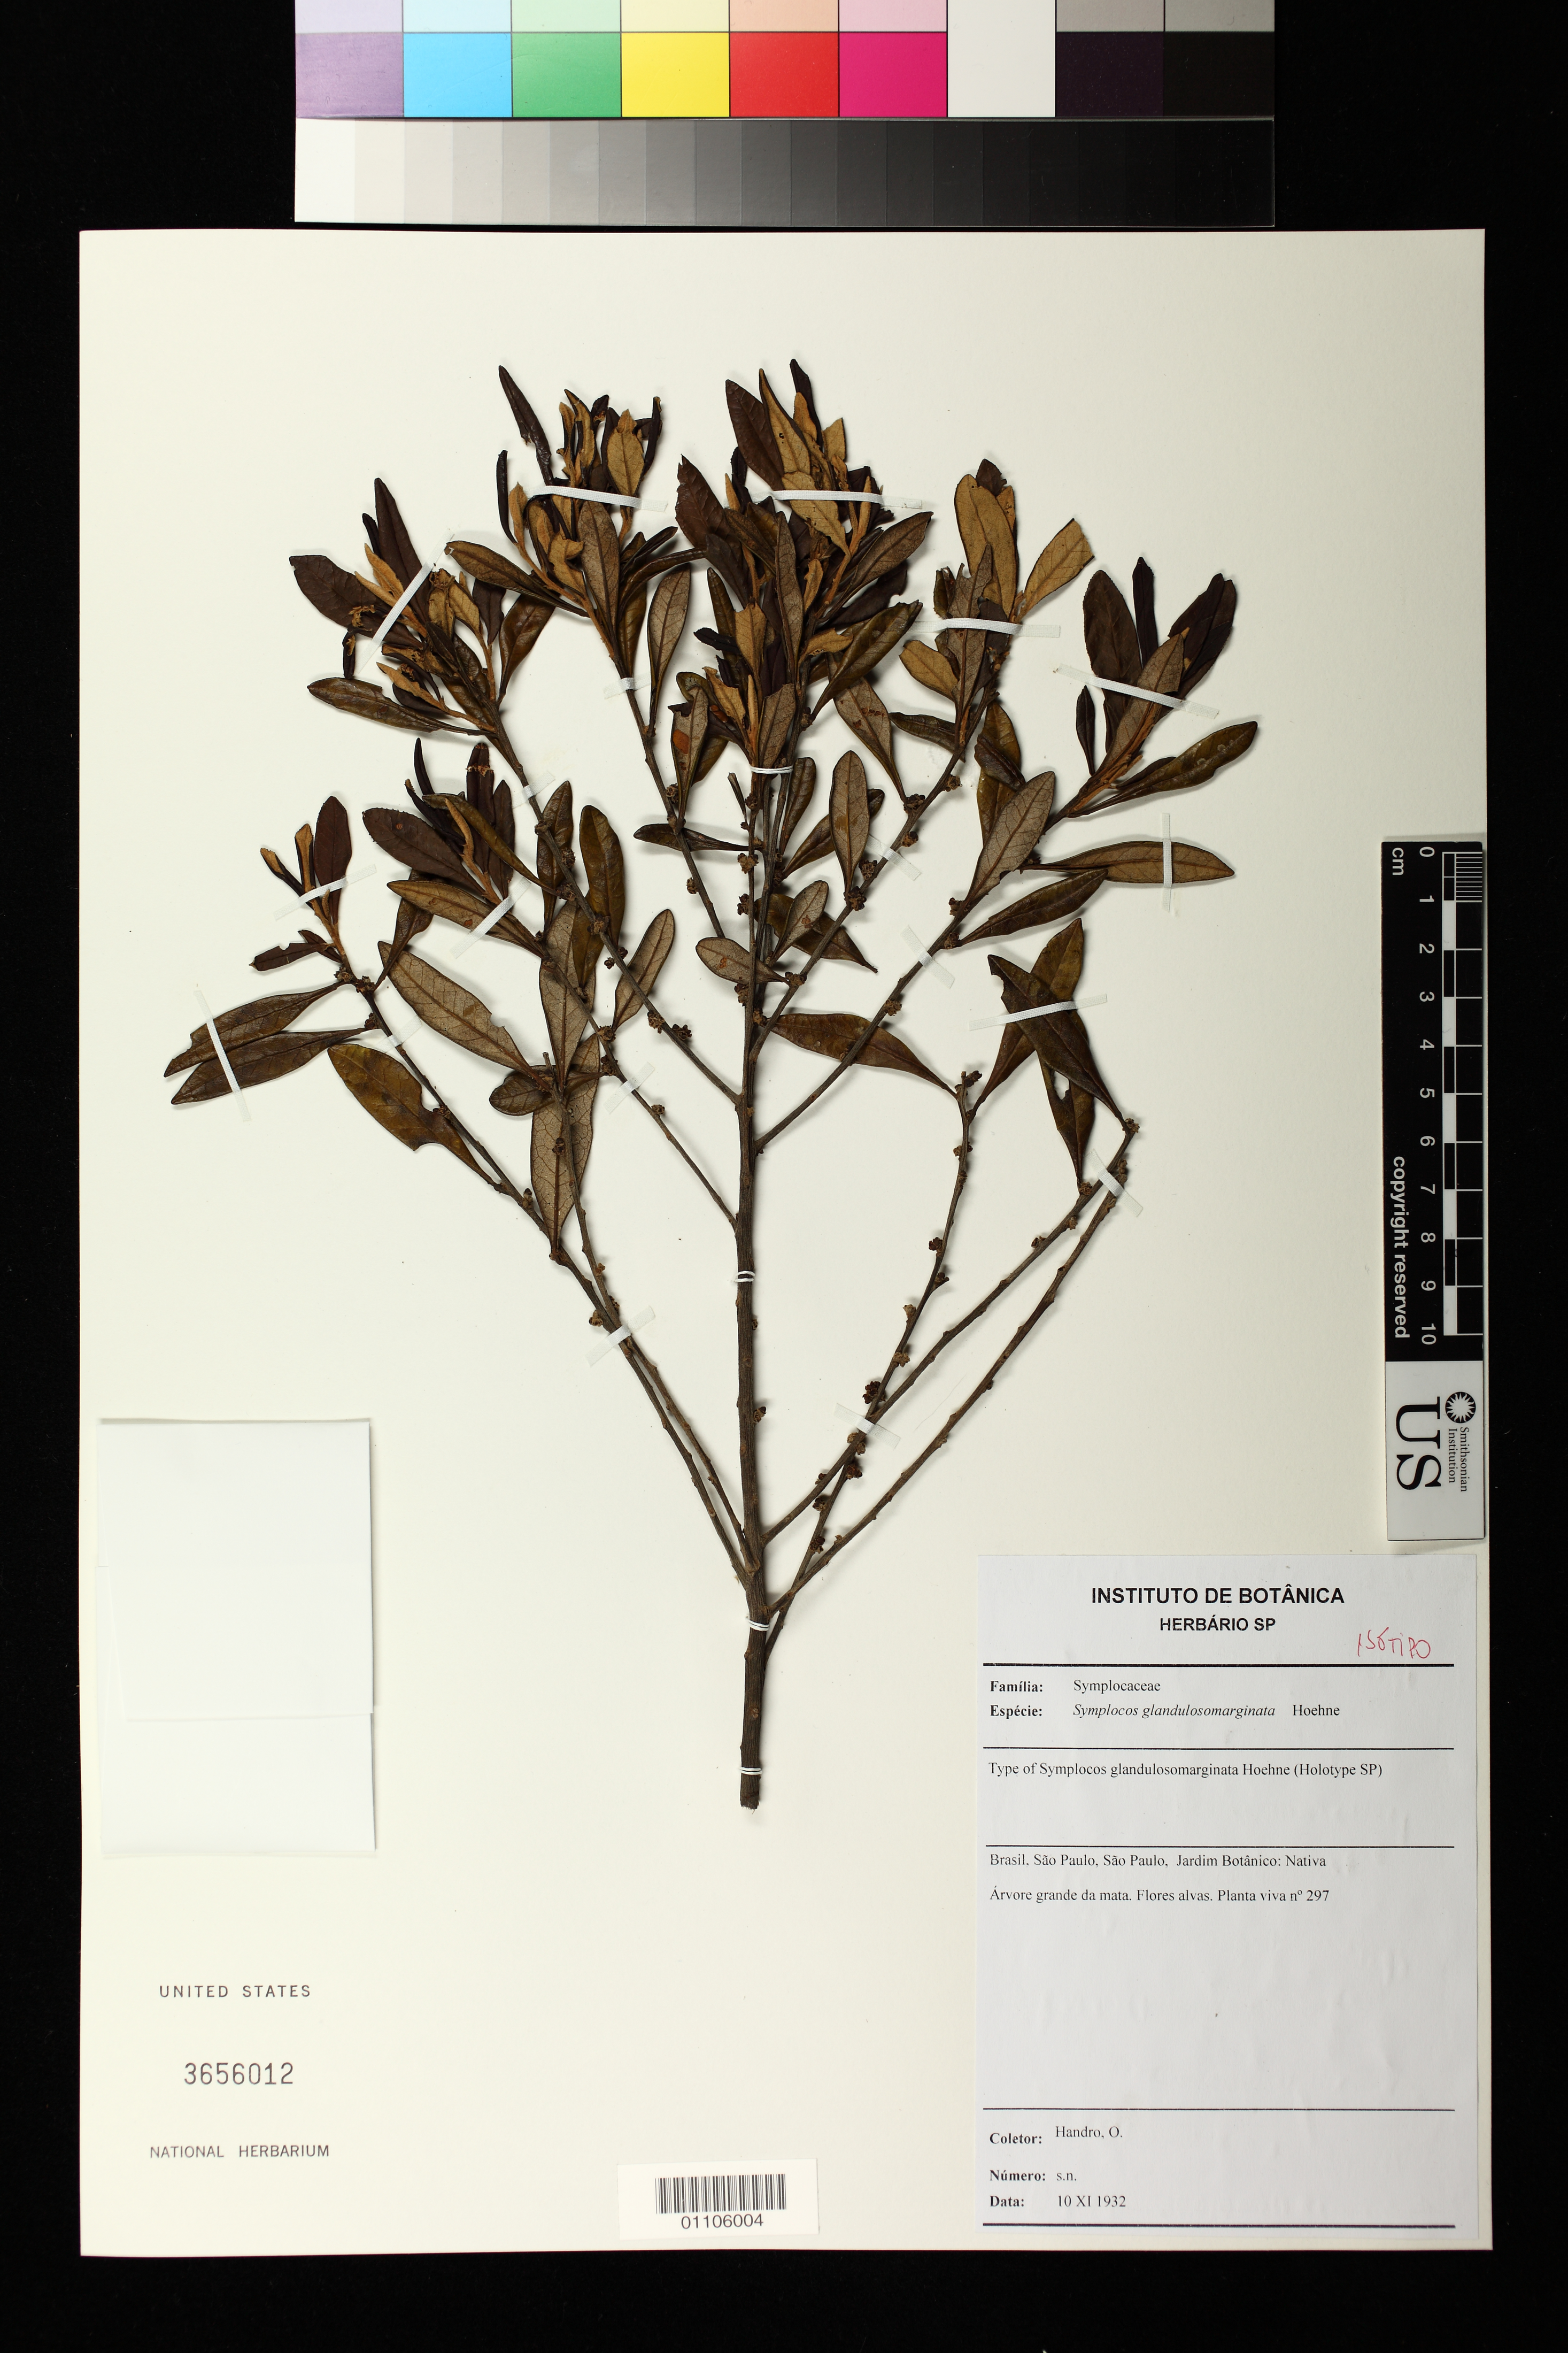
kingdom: Plantae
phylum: Tracheophyta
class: Magnoliopsida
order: Ericales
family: Symplocaceae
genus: Symplocos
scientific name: Symplocos glanduloso-marginata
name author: Hoehne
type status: Isotype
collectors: O. Handro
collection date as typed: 10 Nov 1932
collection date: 1932-11-10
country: Brazil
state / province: São Paulo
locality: São Paulo, Jardim Botanico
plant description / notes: Planta viva no. 297.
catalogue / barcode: US 3656012